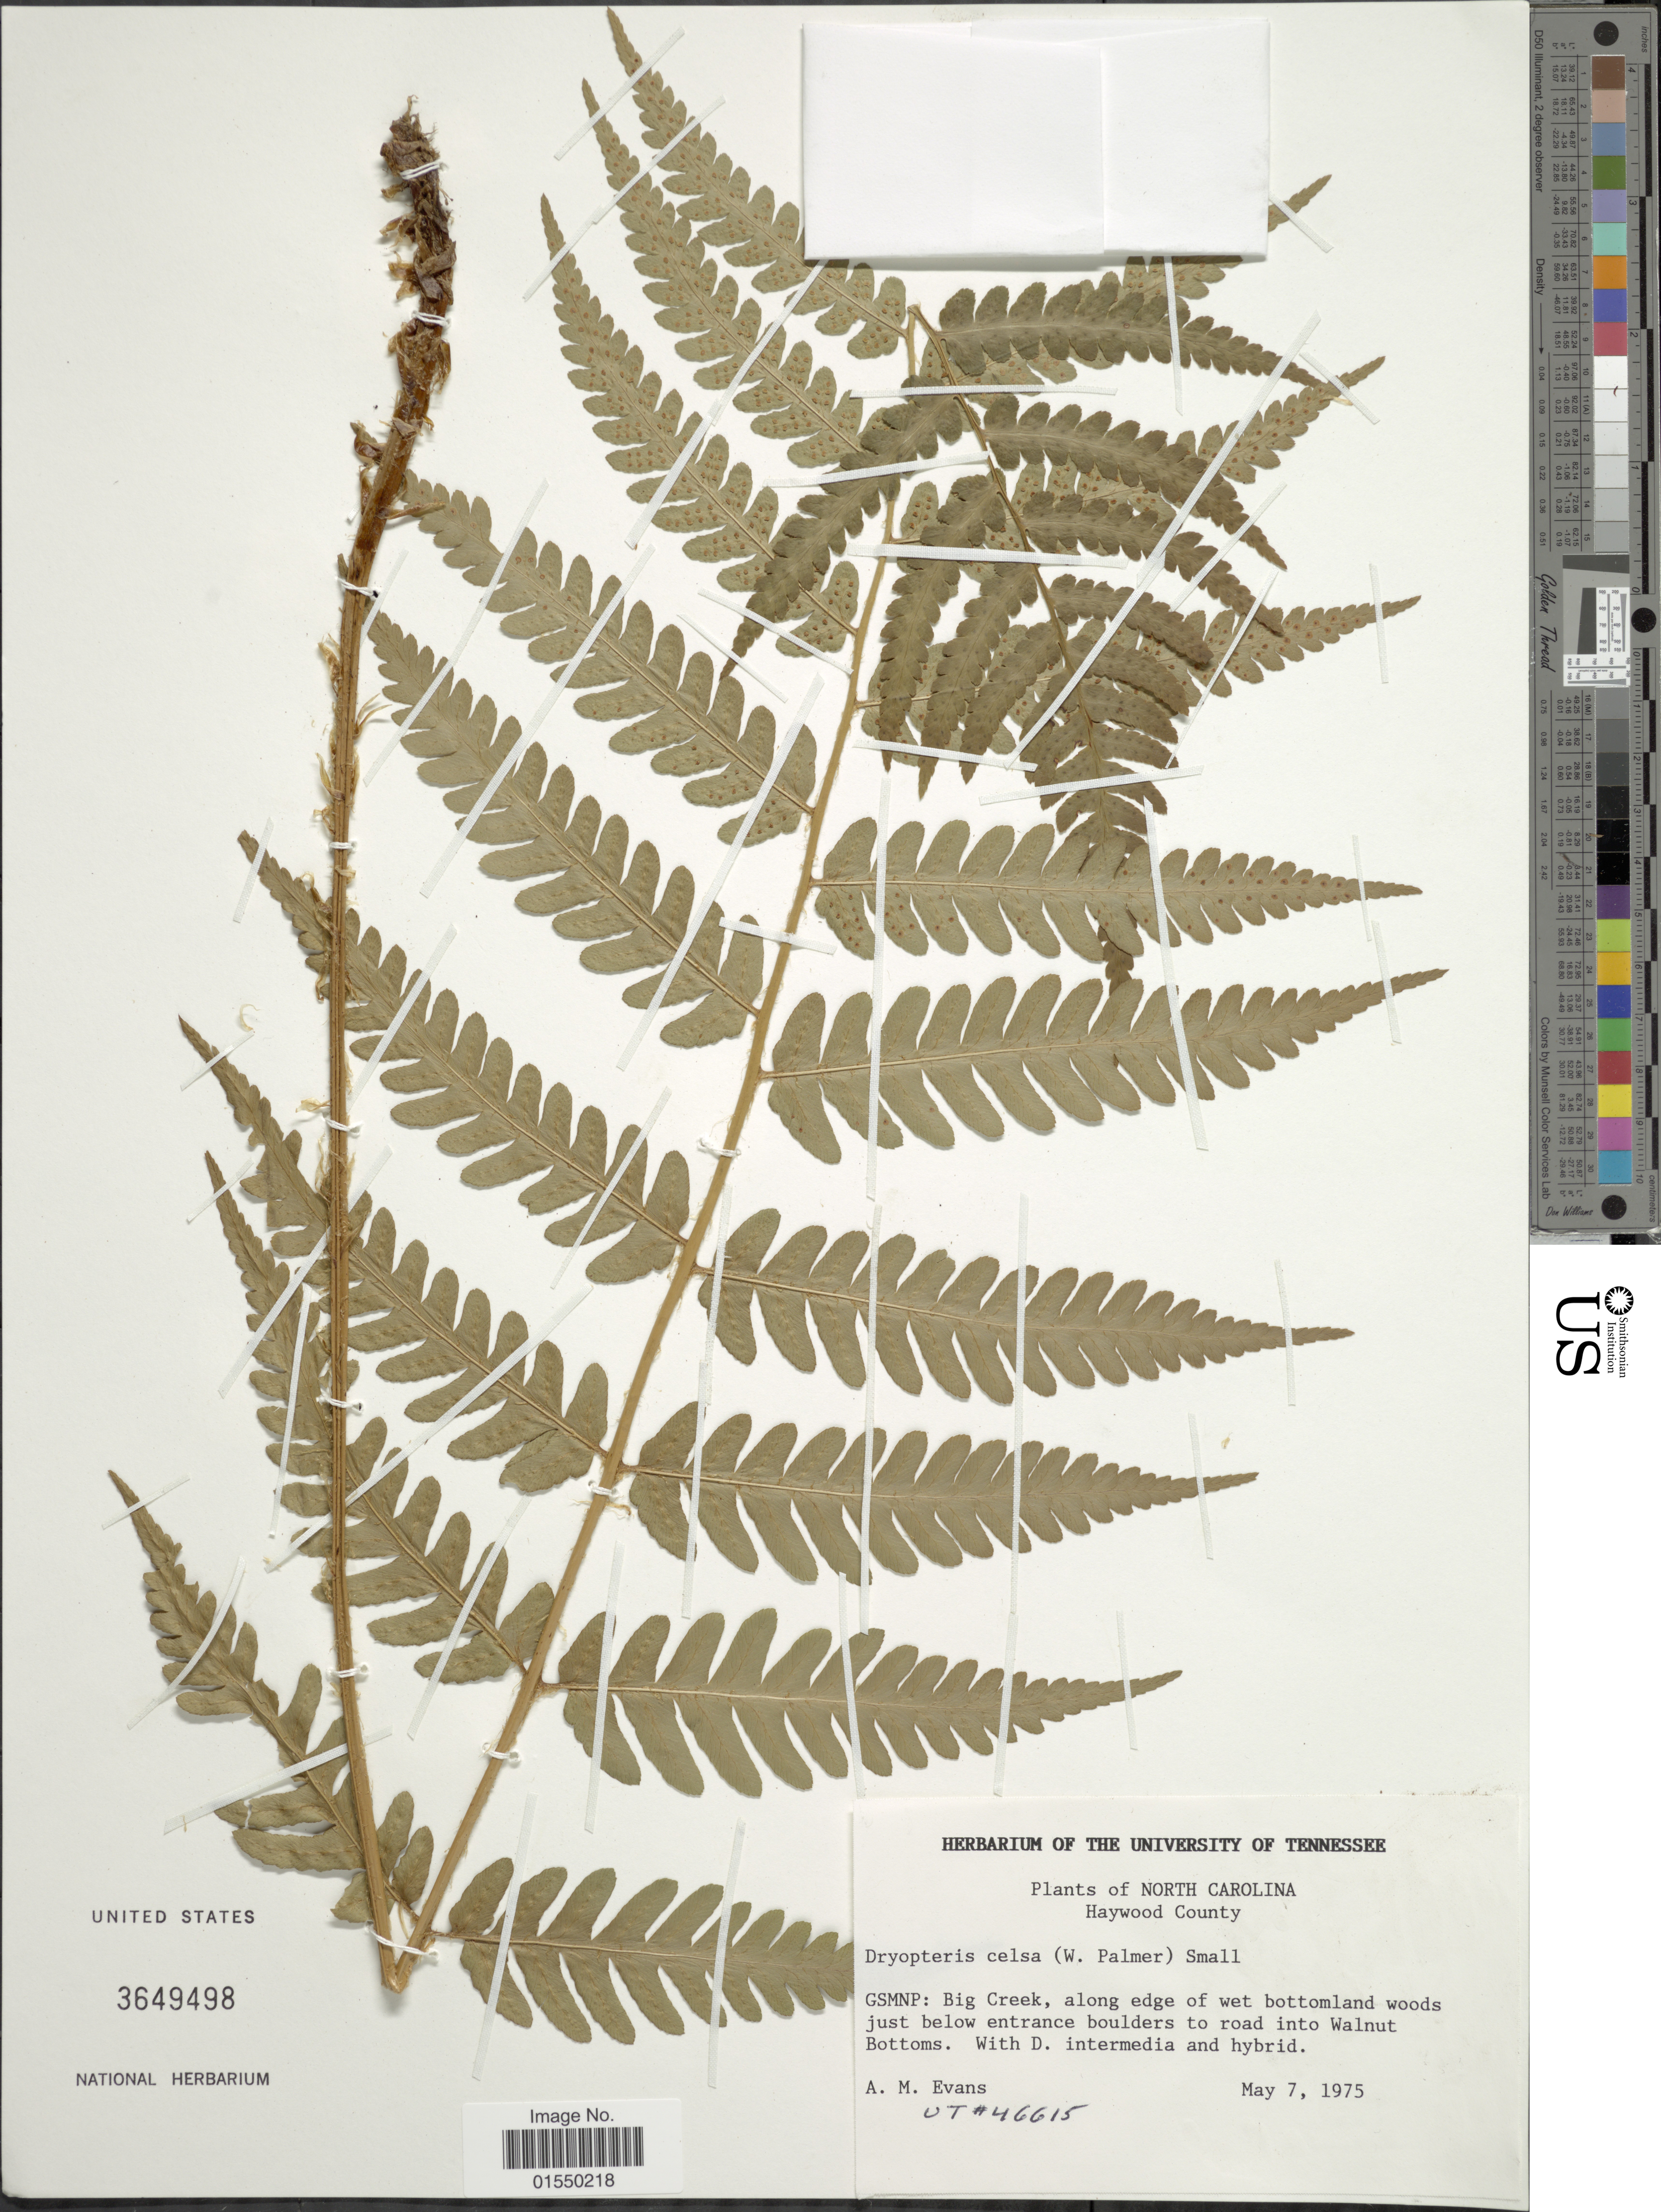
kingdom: Plantae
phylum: Tracheophyta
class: Polypodiopsida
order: Polypodiales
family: Dryopteridaceae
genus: Dryopteris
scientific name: Dryopteris celsa (W. Palmer) Knowlt., W. Palmer & C.L. Pollard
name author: (W. Palmer) Knowlt. et al.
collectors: A. M. Evans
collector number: VT46615*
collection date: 1975-05-07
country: United States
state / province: North Carolina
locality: Haywood County, GSMNP; Big Creek, along edge of wet bottomland woods just below entrance boulders to road into Walnut Bottoms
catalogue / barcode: US 3649498